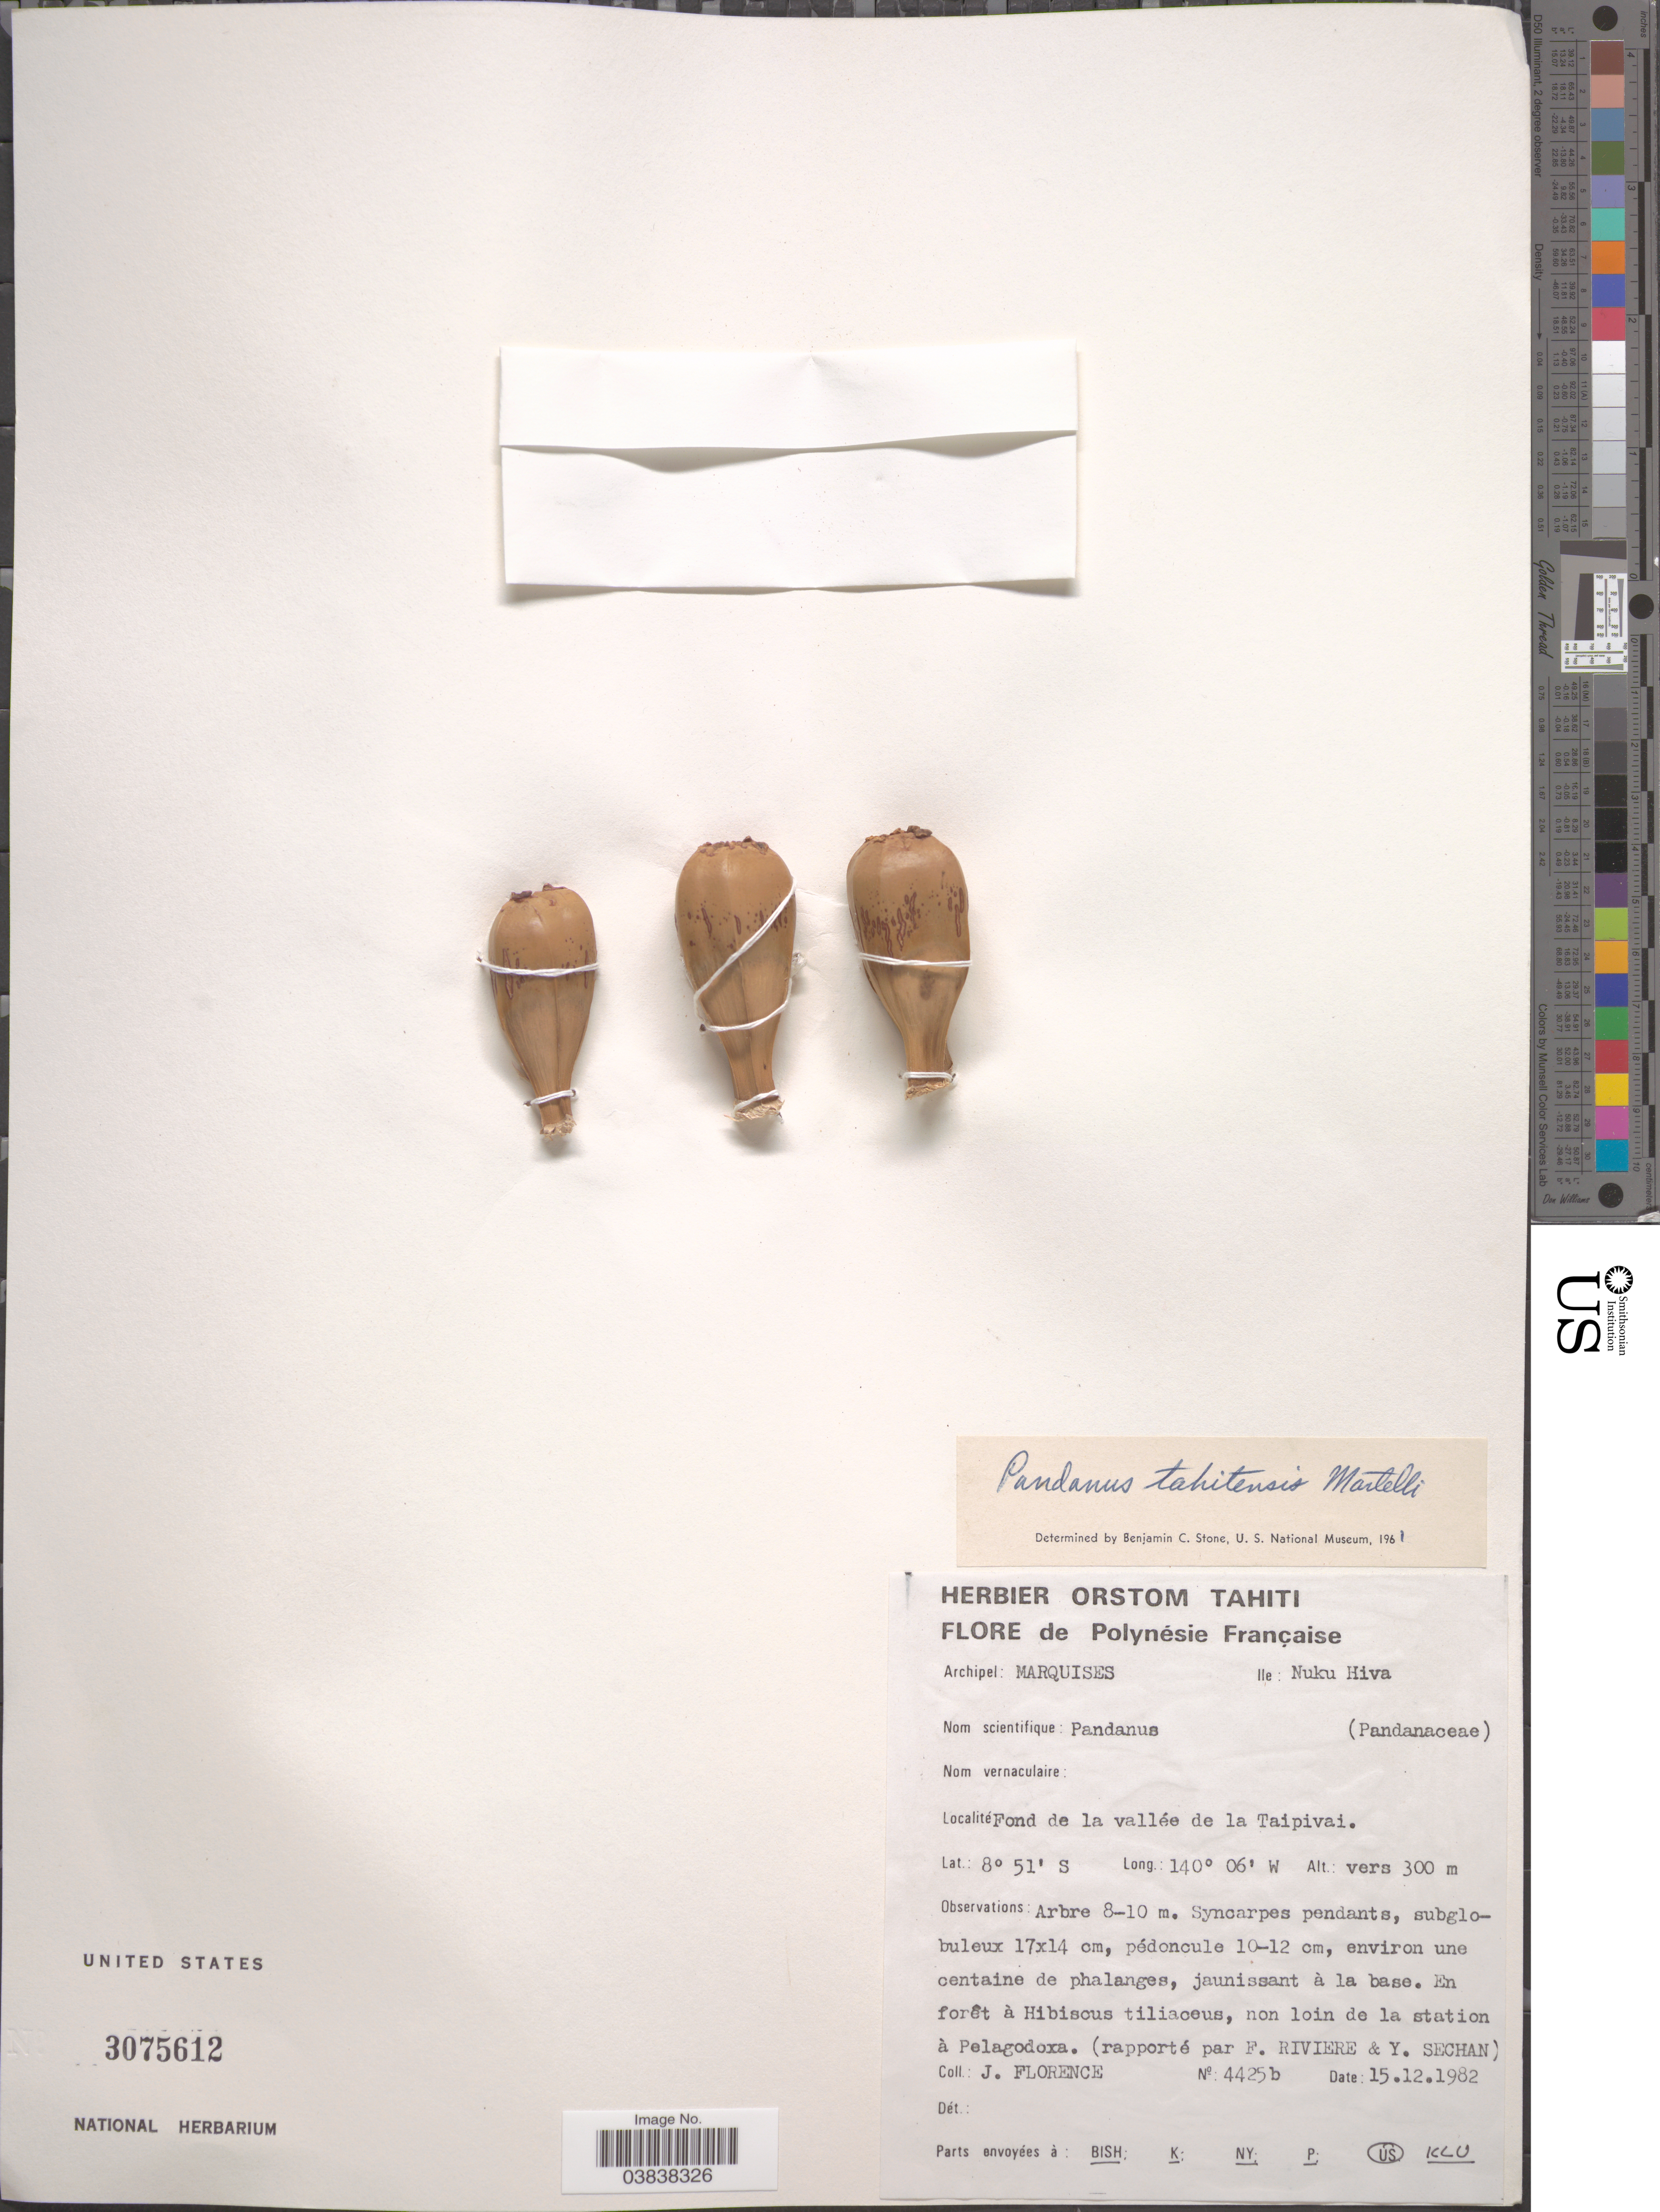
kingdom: Plantae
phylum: Tracheophyta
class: Liliopsida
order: Pandanales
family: Pandanaceae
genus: Pandanus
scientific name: Pandanus tahitensis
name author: Martelli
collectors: J. Florence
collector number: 4425b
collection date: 1982-12-15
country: French Polynesia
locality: Archipel: Marquises. Ile: Nuku Hiva. Fond de la vallée de la Taipivai.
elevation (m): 300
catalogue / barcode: US 3075612